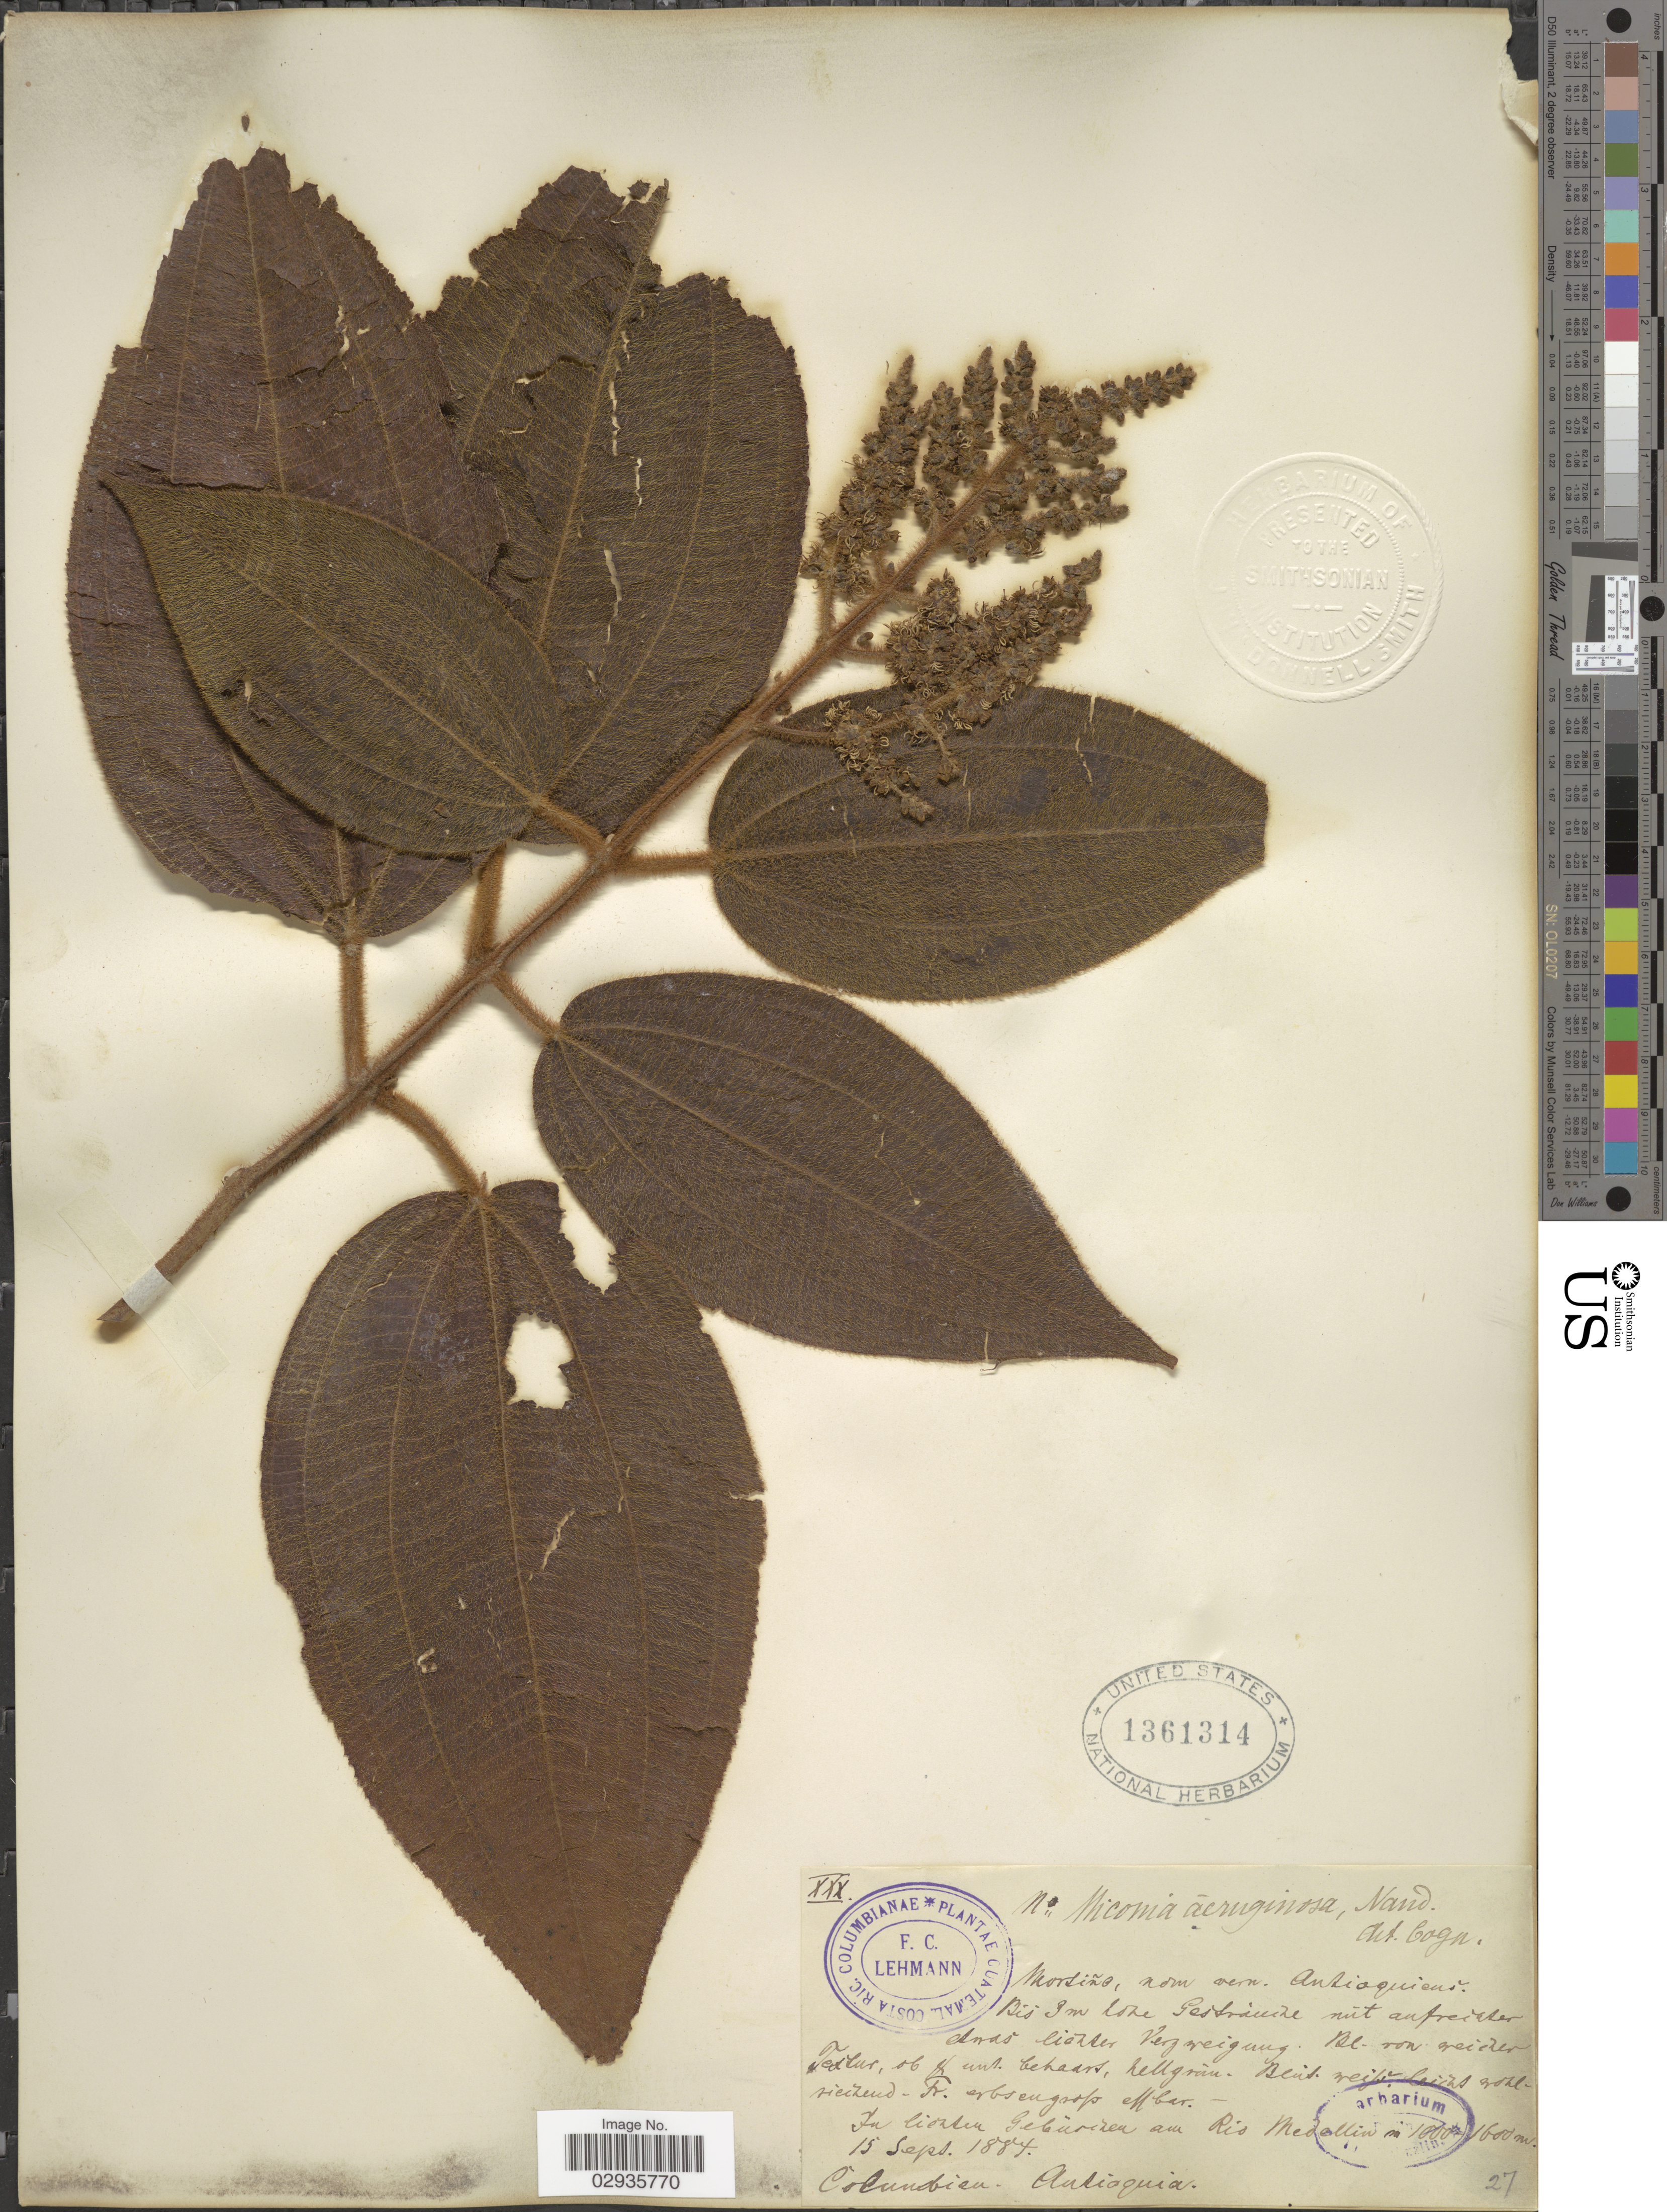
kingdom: Plantae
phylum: Tracheophyta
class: Magnoliopsida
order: Myrtales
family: Melastomataceae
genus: Miconia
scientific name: Miconia aeruginosa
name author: Naudin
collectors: F. C. Lehmann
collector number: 27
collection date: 1884-09-15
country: Colombia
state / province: Antioquia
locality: In lichten Geburchen am Rio Medellin.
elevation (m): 1000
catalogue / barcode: US 1361314